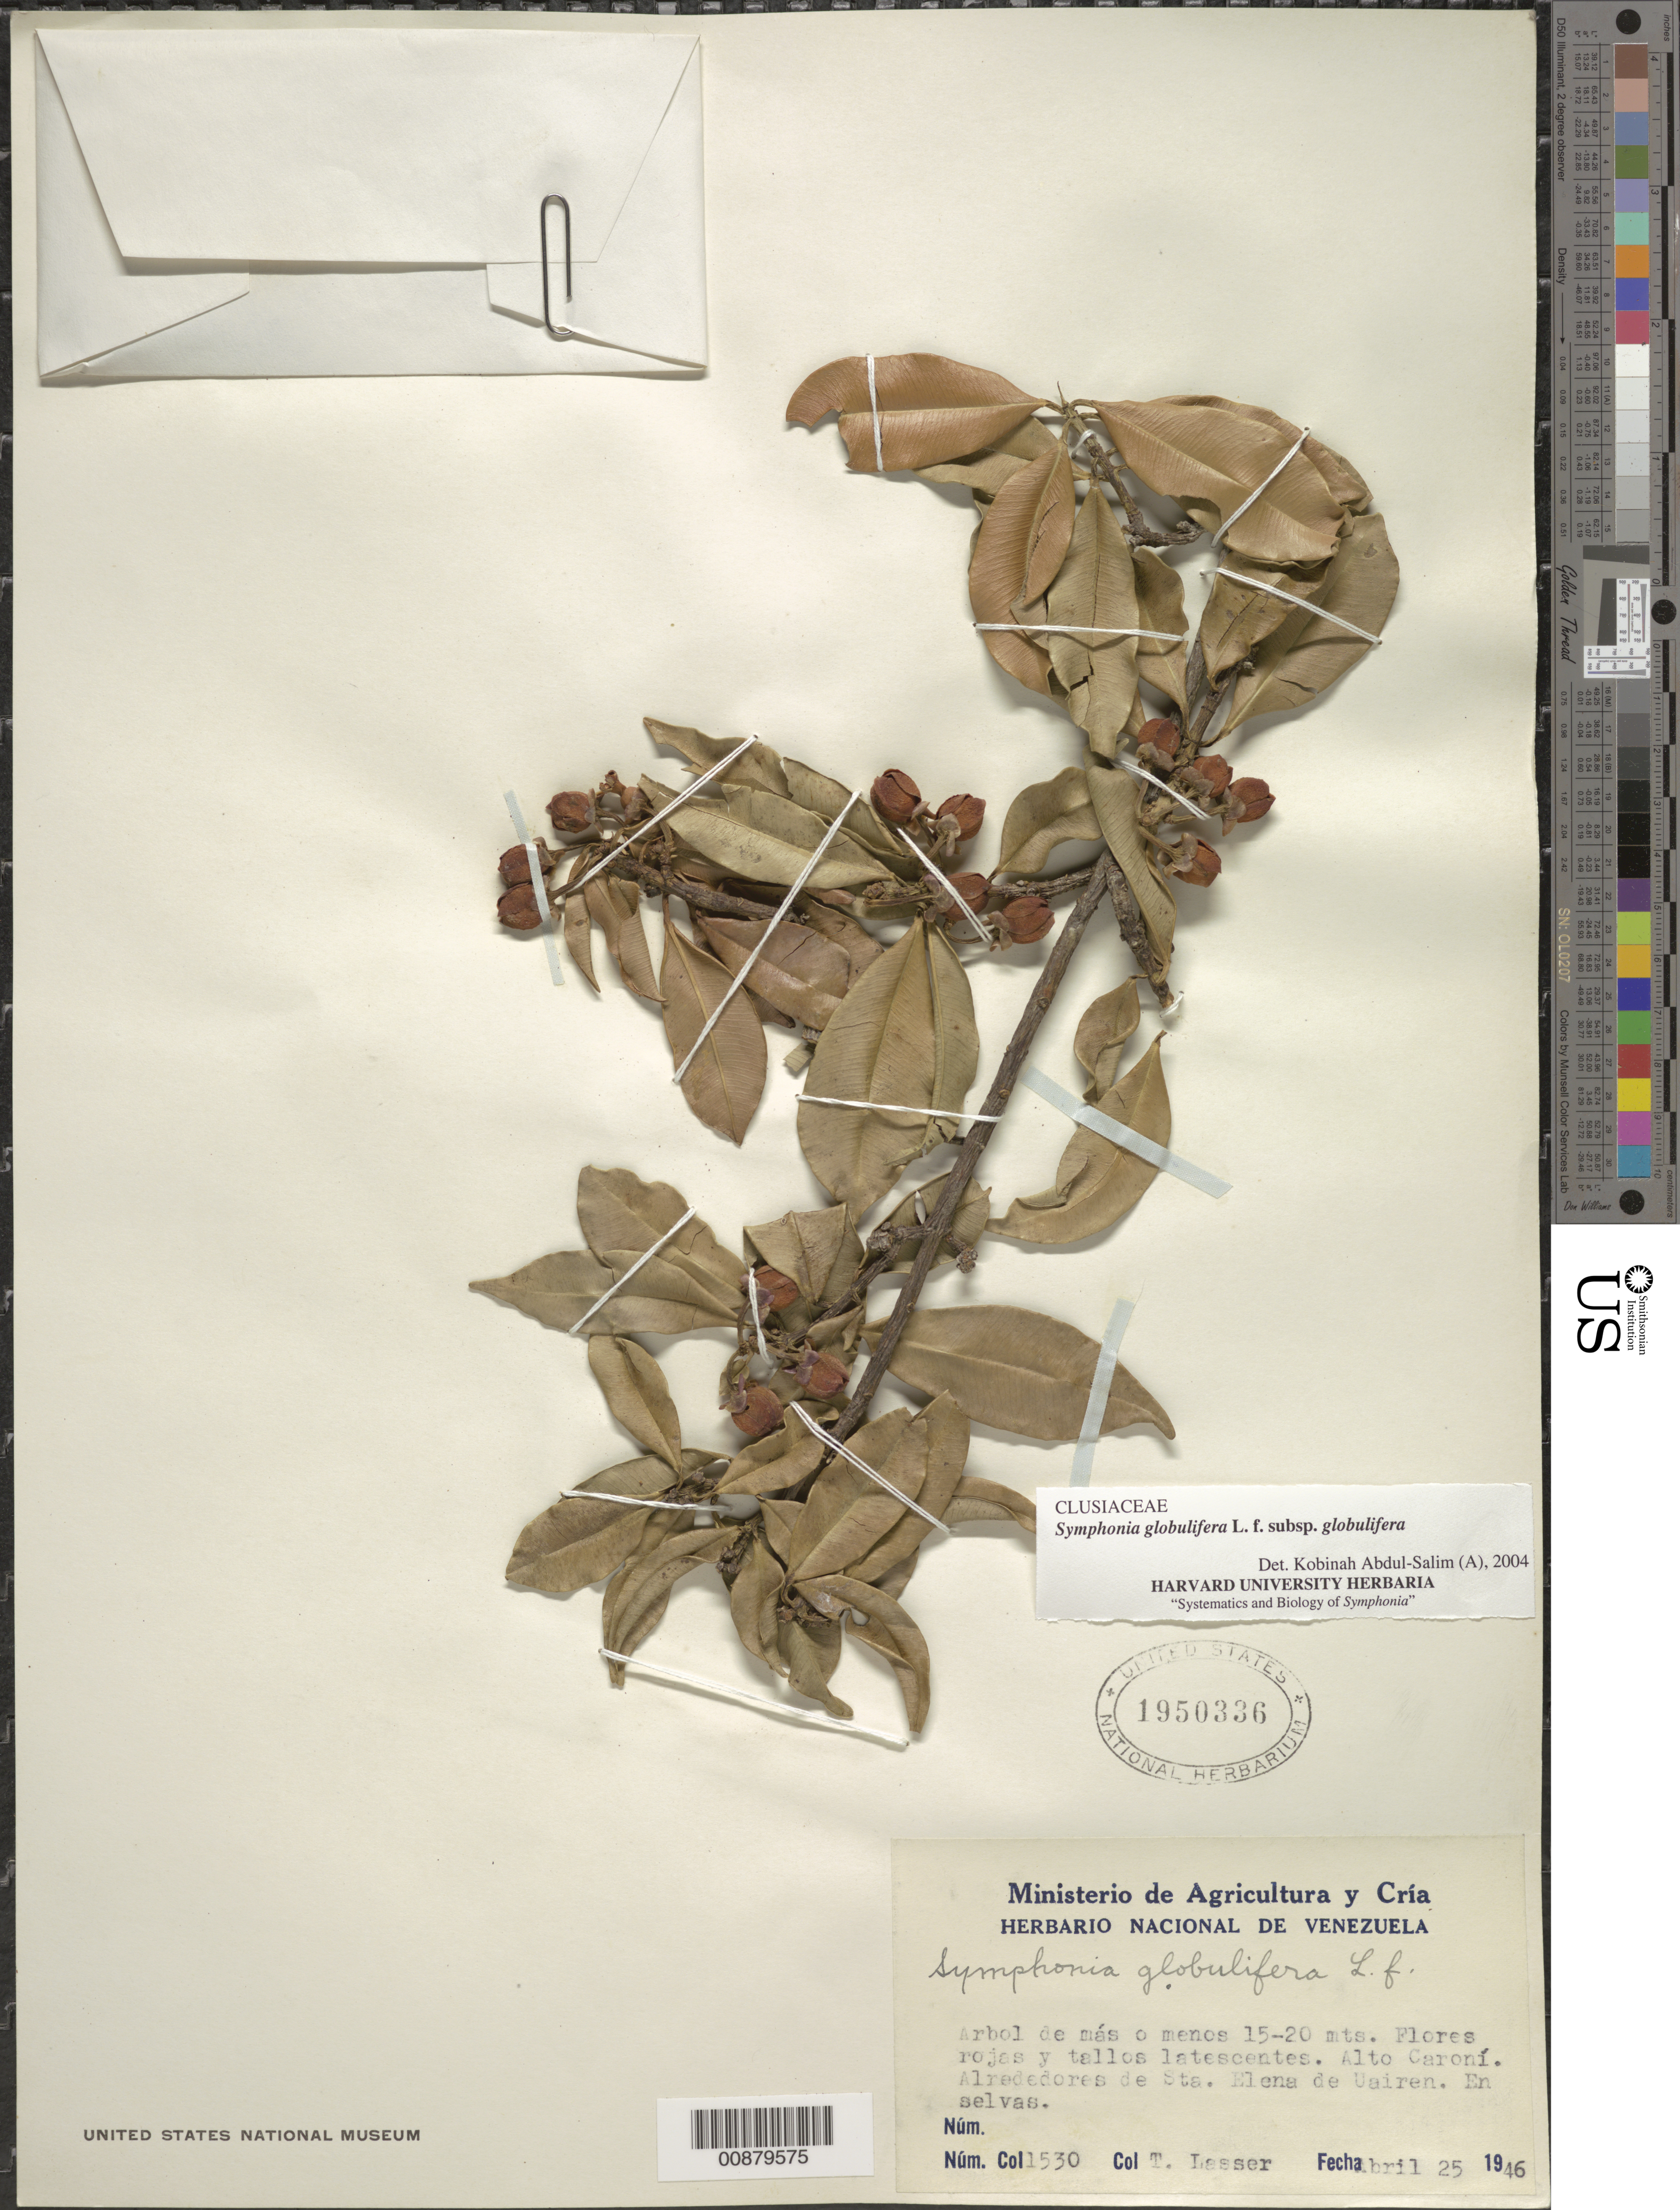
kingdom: Plantae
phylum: Tracheophyta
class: Magnoliopsida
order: Malpighiales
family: Clusiaceae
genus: Symphonia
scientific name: Symphonia globulifera subsp. globulifera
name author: L. f.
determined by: Abdul-Salim, K.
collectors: T. Lasser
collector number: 1530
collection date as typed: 25-Apr-46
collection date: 1946-04-25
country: Venezuela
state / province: Bolívar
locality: Sta. Elena de Uairén, Alto Caroní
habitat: Selvas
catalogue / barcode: US 1950336